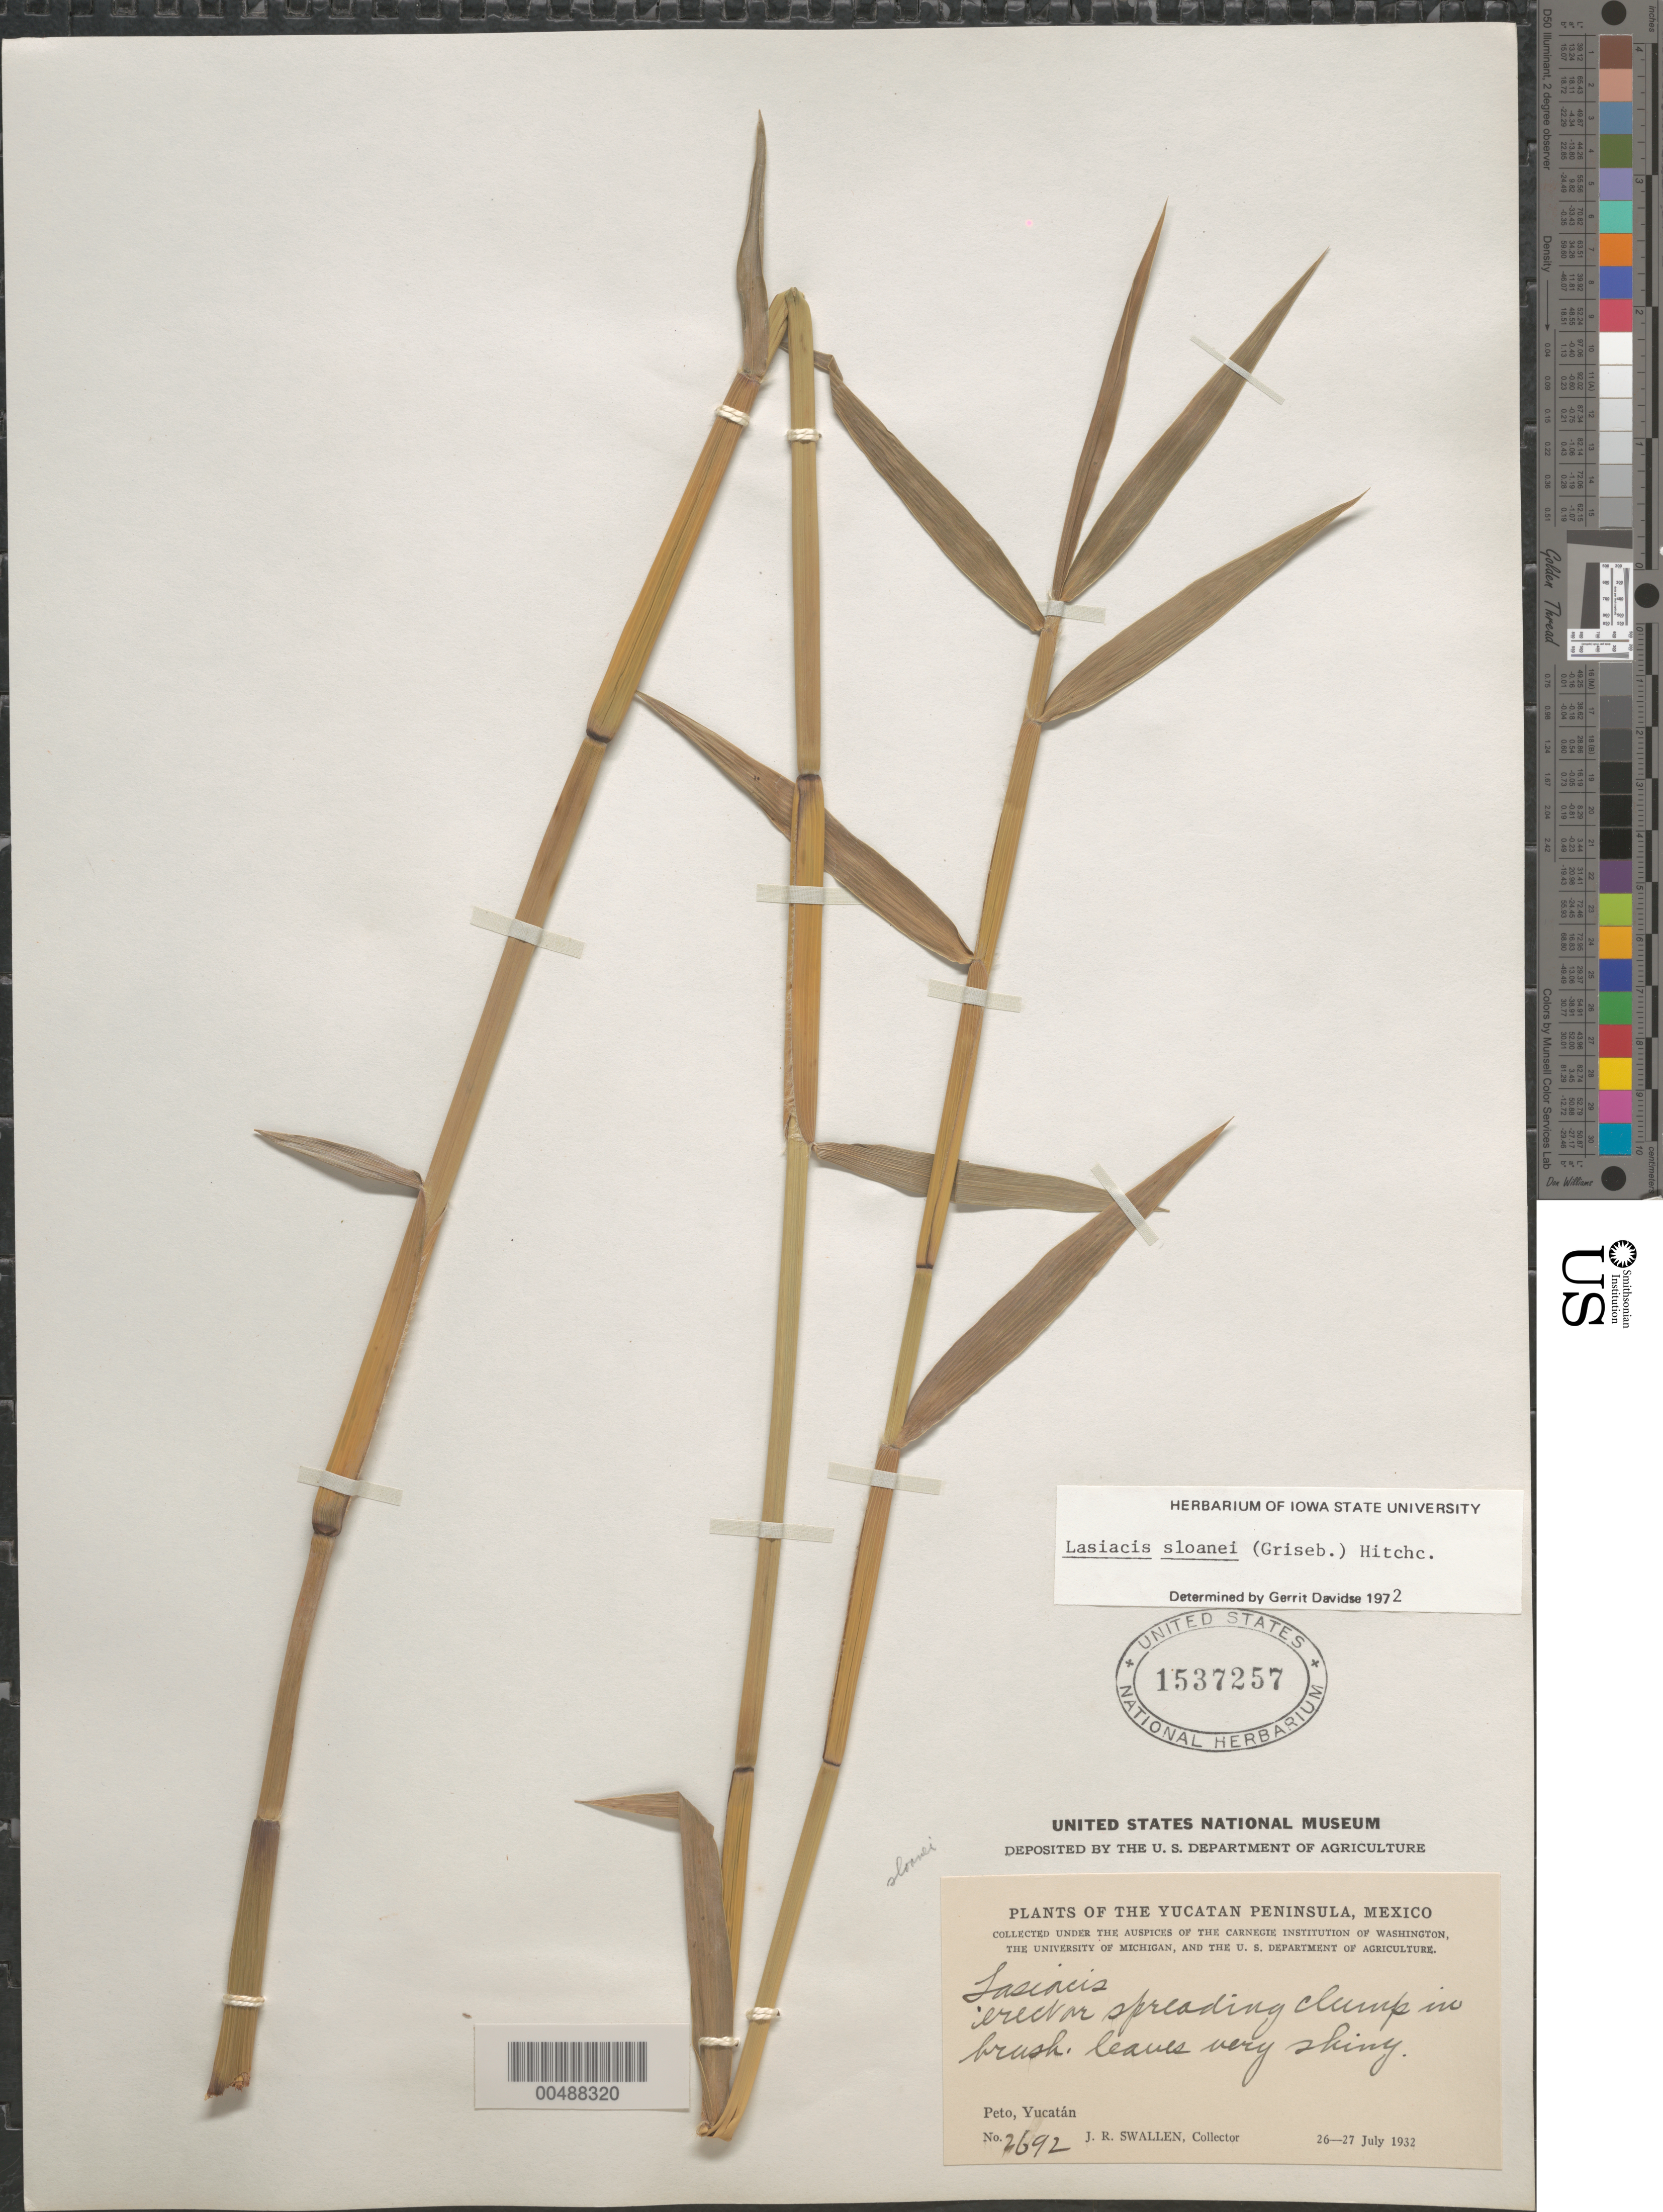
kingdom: Plantae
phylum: Tracheophyta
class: Liliopsida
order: Poales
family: Poaceae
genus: Lasiacis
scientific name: Lasiacis sloanei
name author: (Griseb.) Hitchc.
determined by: Davidse, Gerrit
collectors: J. R. Swallen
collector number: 2692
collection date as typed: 26 Jul 1932 to 27 Jul 1932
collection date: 1932-07-26/1932-07-27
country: Mexico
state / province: Yucatan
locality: Yucatan Peninsula, Peto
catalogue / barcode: US 1537257